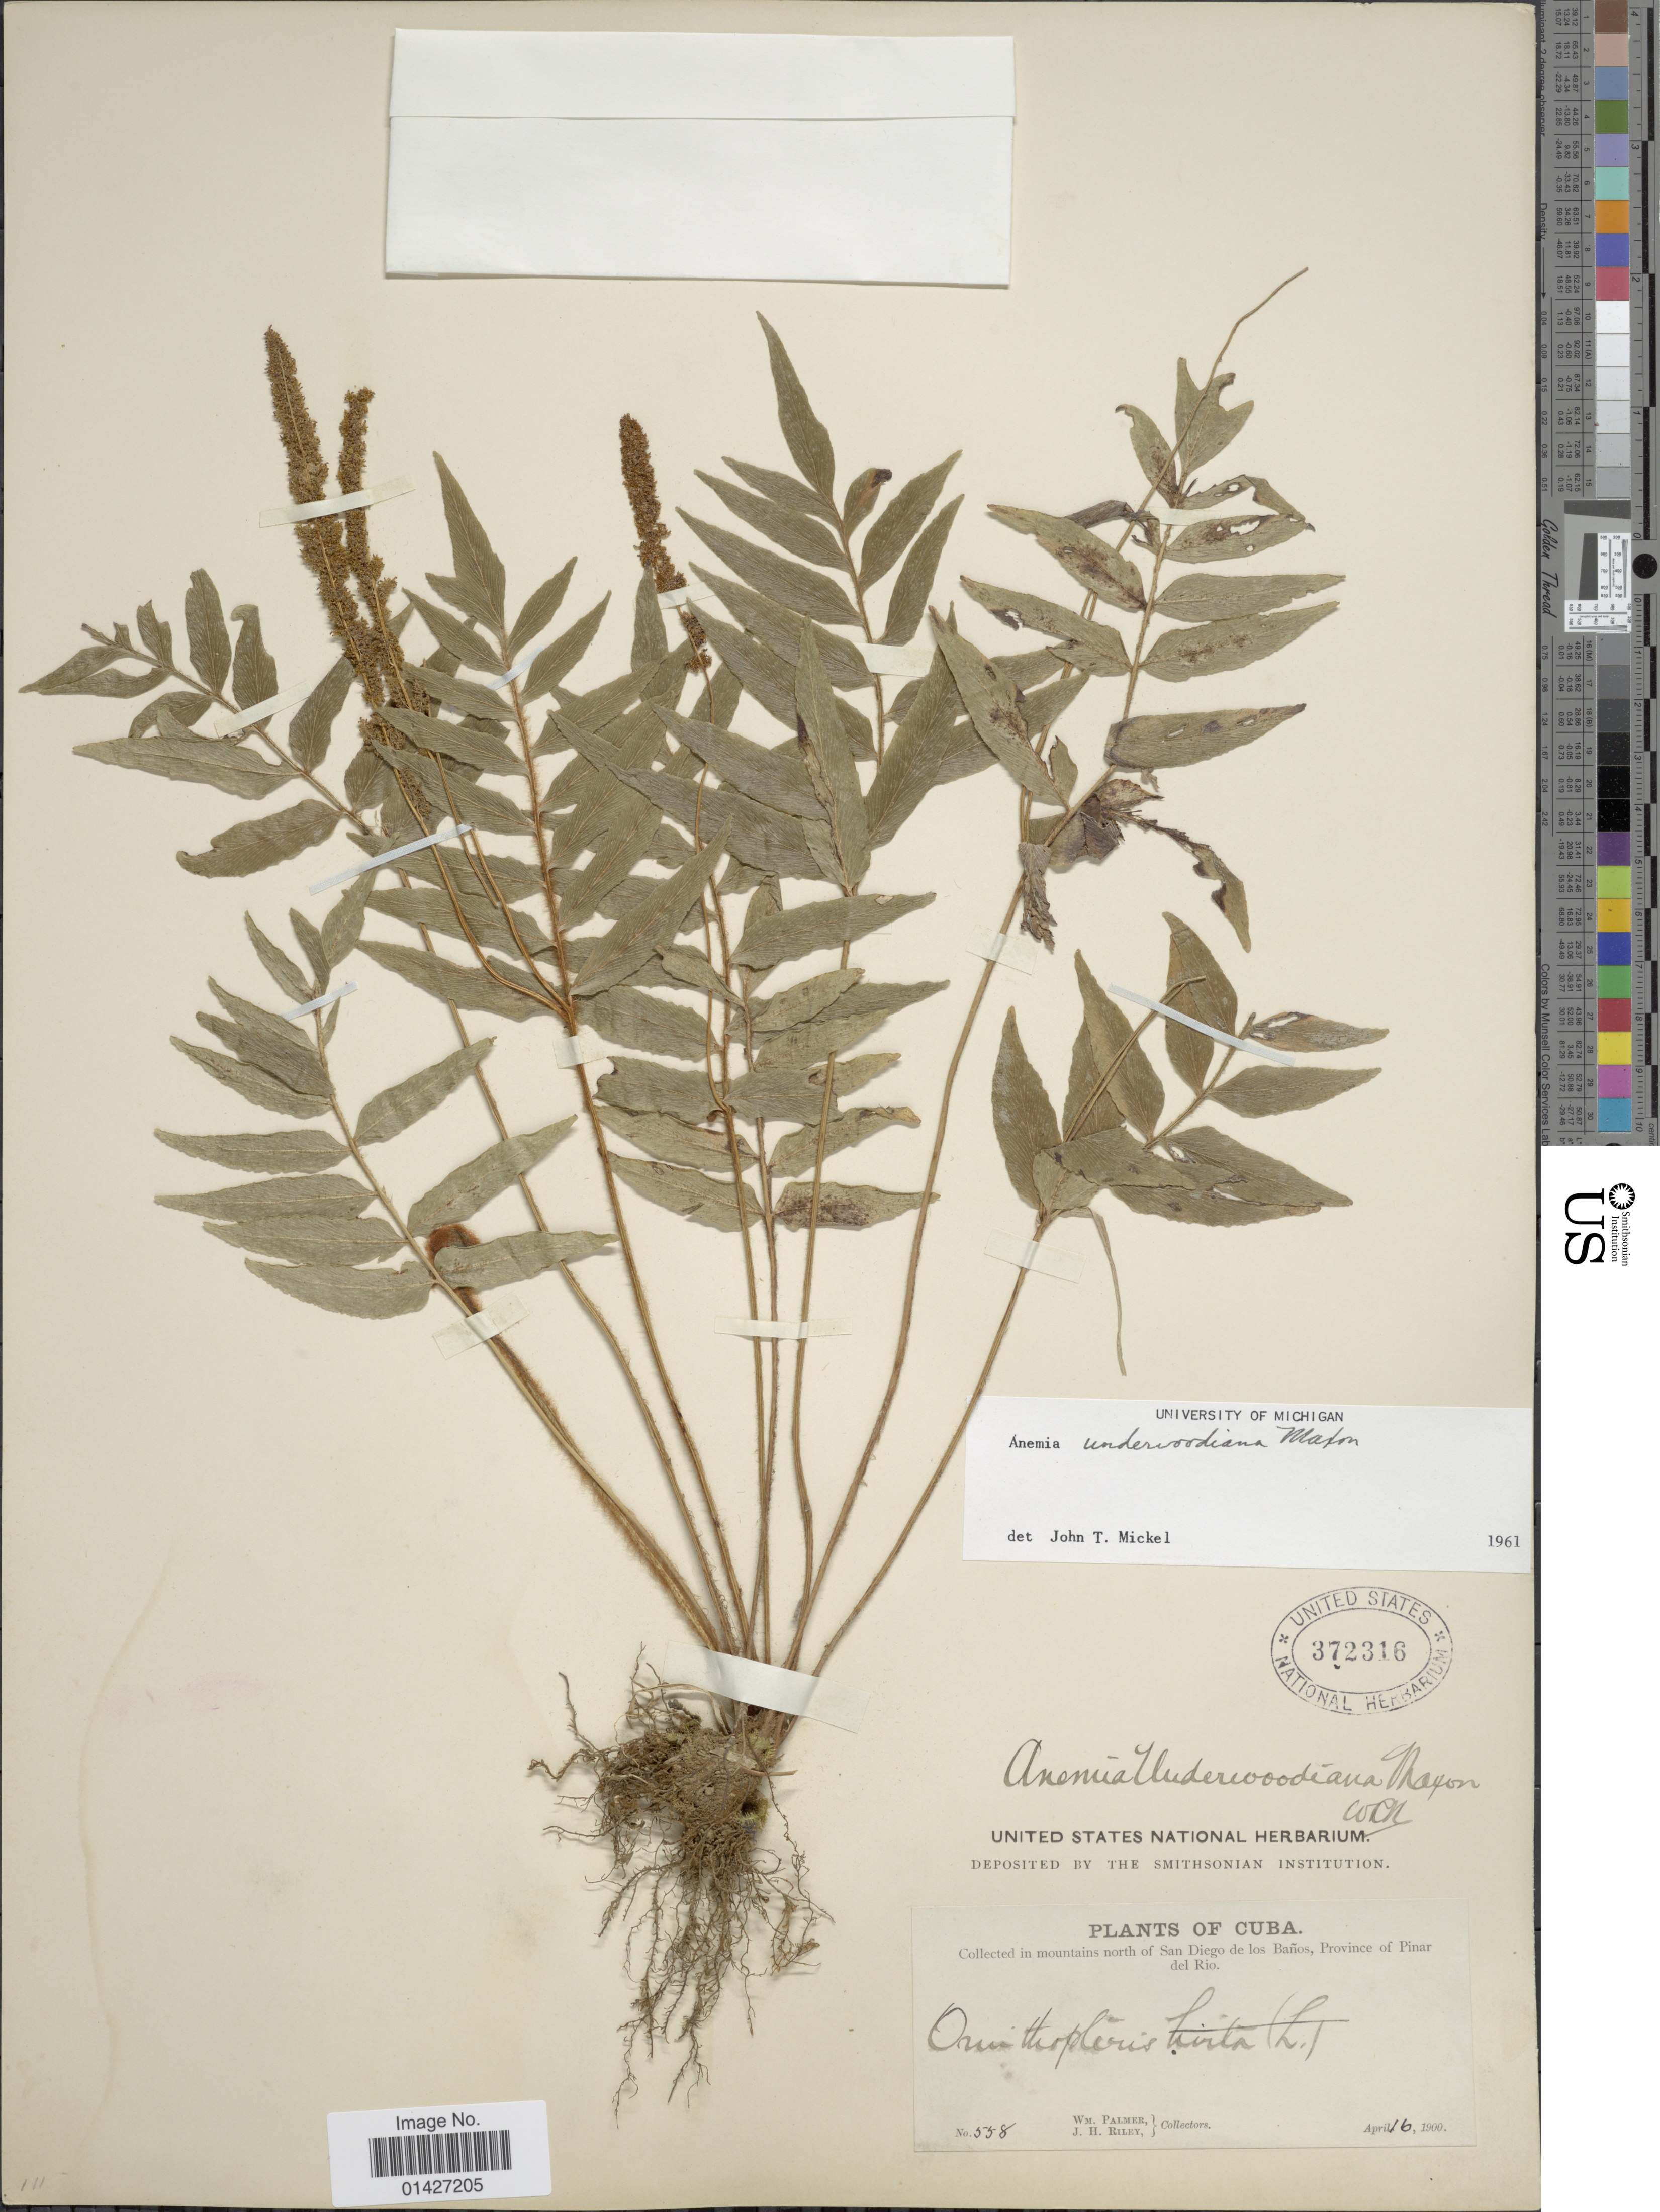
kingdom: Plantae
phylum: Tracheophyta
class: Polypodiopsida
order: Schizaeales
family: Anemiaceae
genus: Anemia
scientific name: Anemia underwoodiana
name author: Maxon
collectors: W. M. Palmer & J. H. Riley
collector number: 558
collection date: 1900-04-16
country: Cuba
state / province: Pinar del Río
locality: Mountains north of San Diego de los Baños, Province of Pinar del Rio.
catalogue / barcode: US 372316